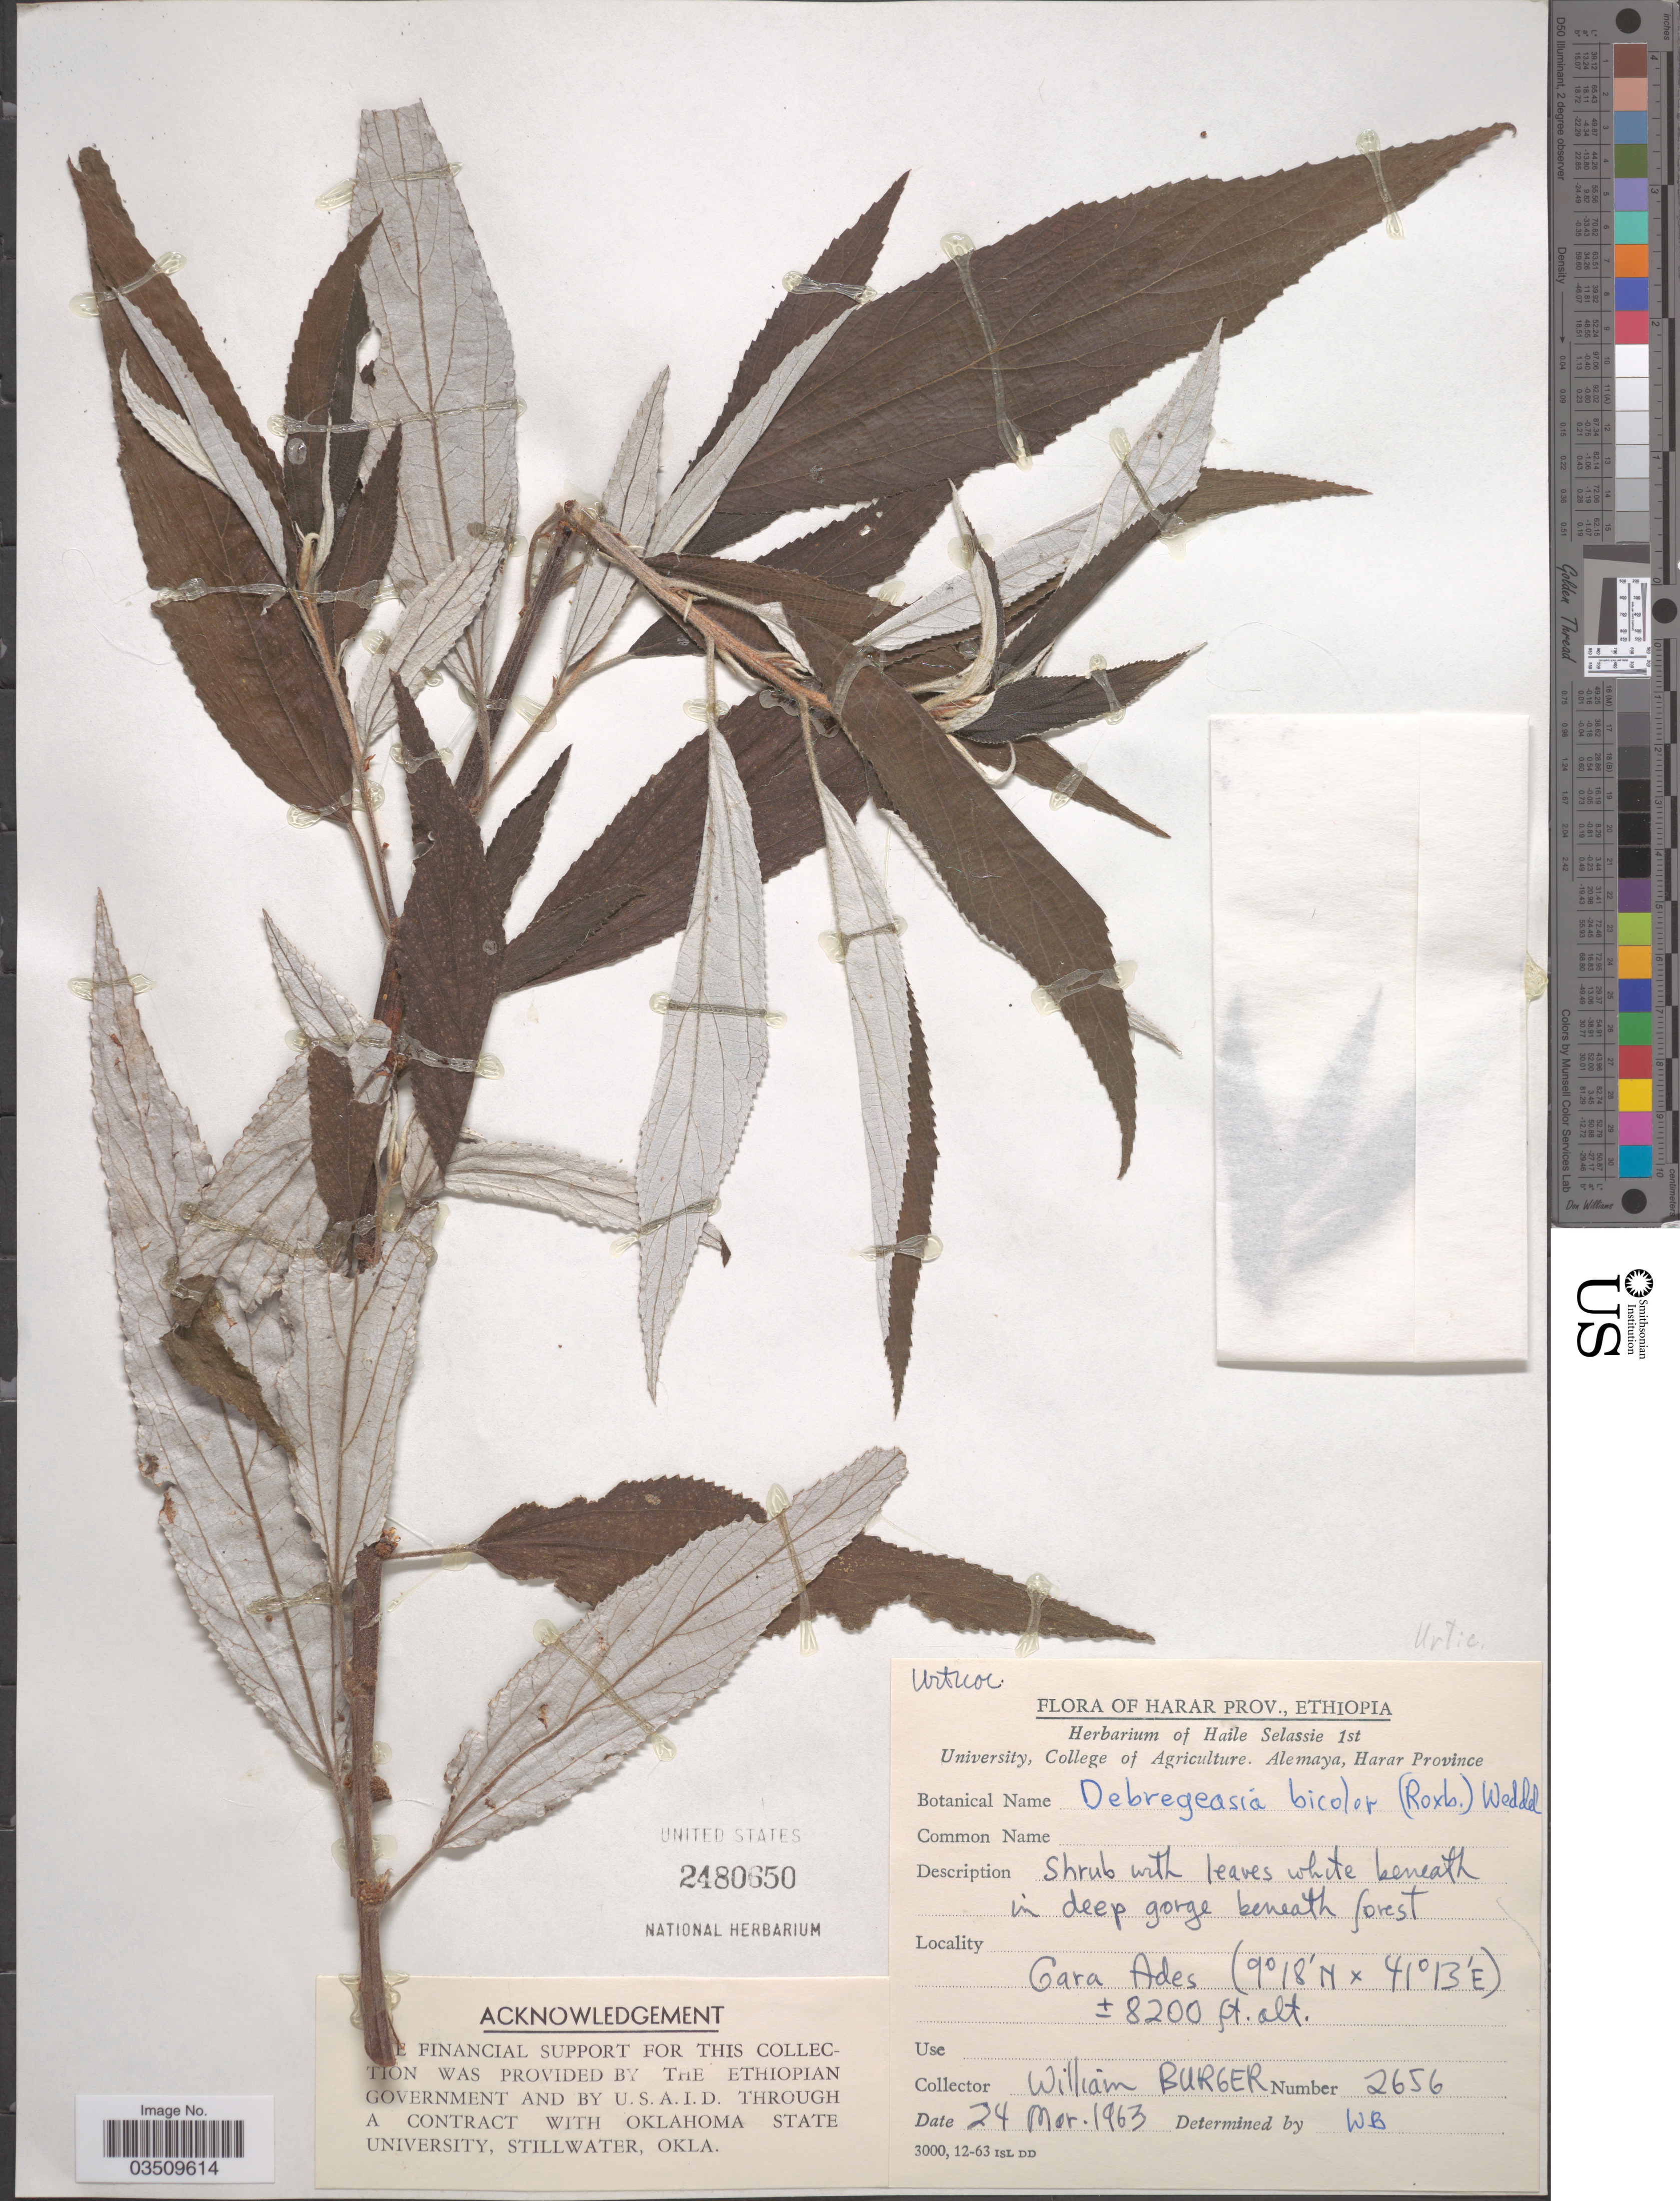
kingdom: Plantae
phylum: Tracheophyta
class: Magnoliopsida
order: Rosales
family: Urticaceae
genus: Debregeasia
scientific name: Debregeasia bicolor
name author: (Roxb.) Wedd.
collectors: W. Burger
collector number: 2656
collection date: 1963-03-24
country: Ethiopia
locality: Harar Prov., Gara Ades.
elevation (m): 2499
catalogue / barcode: US 2480650